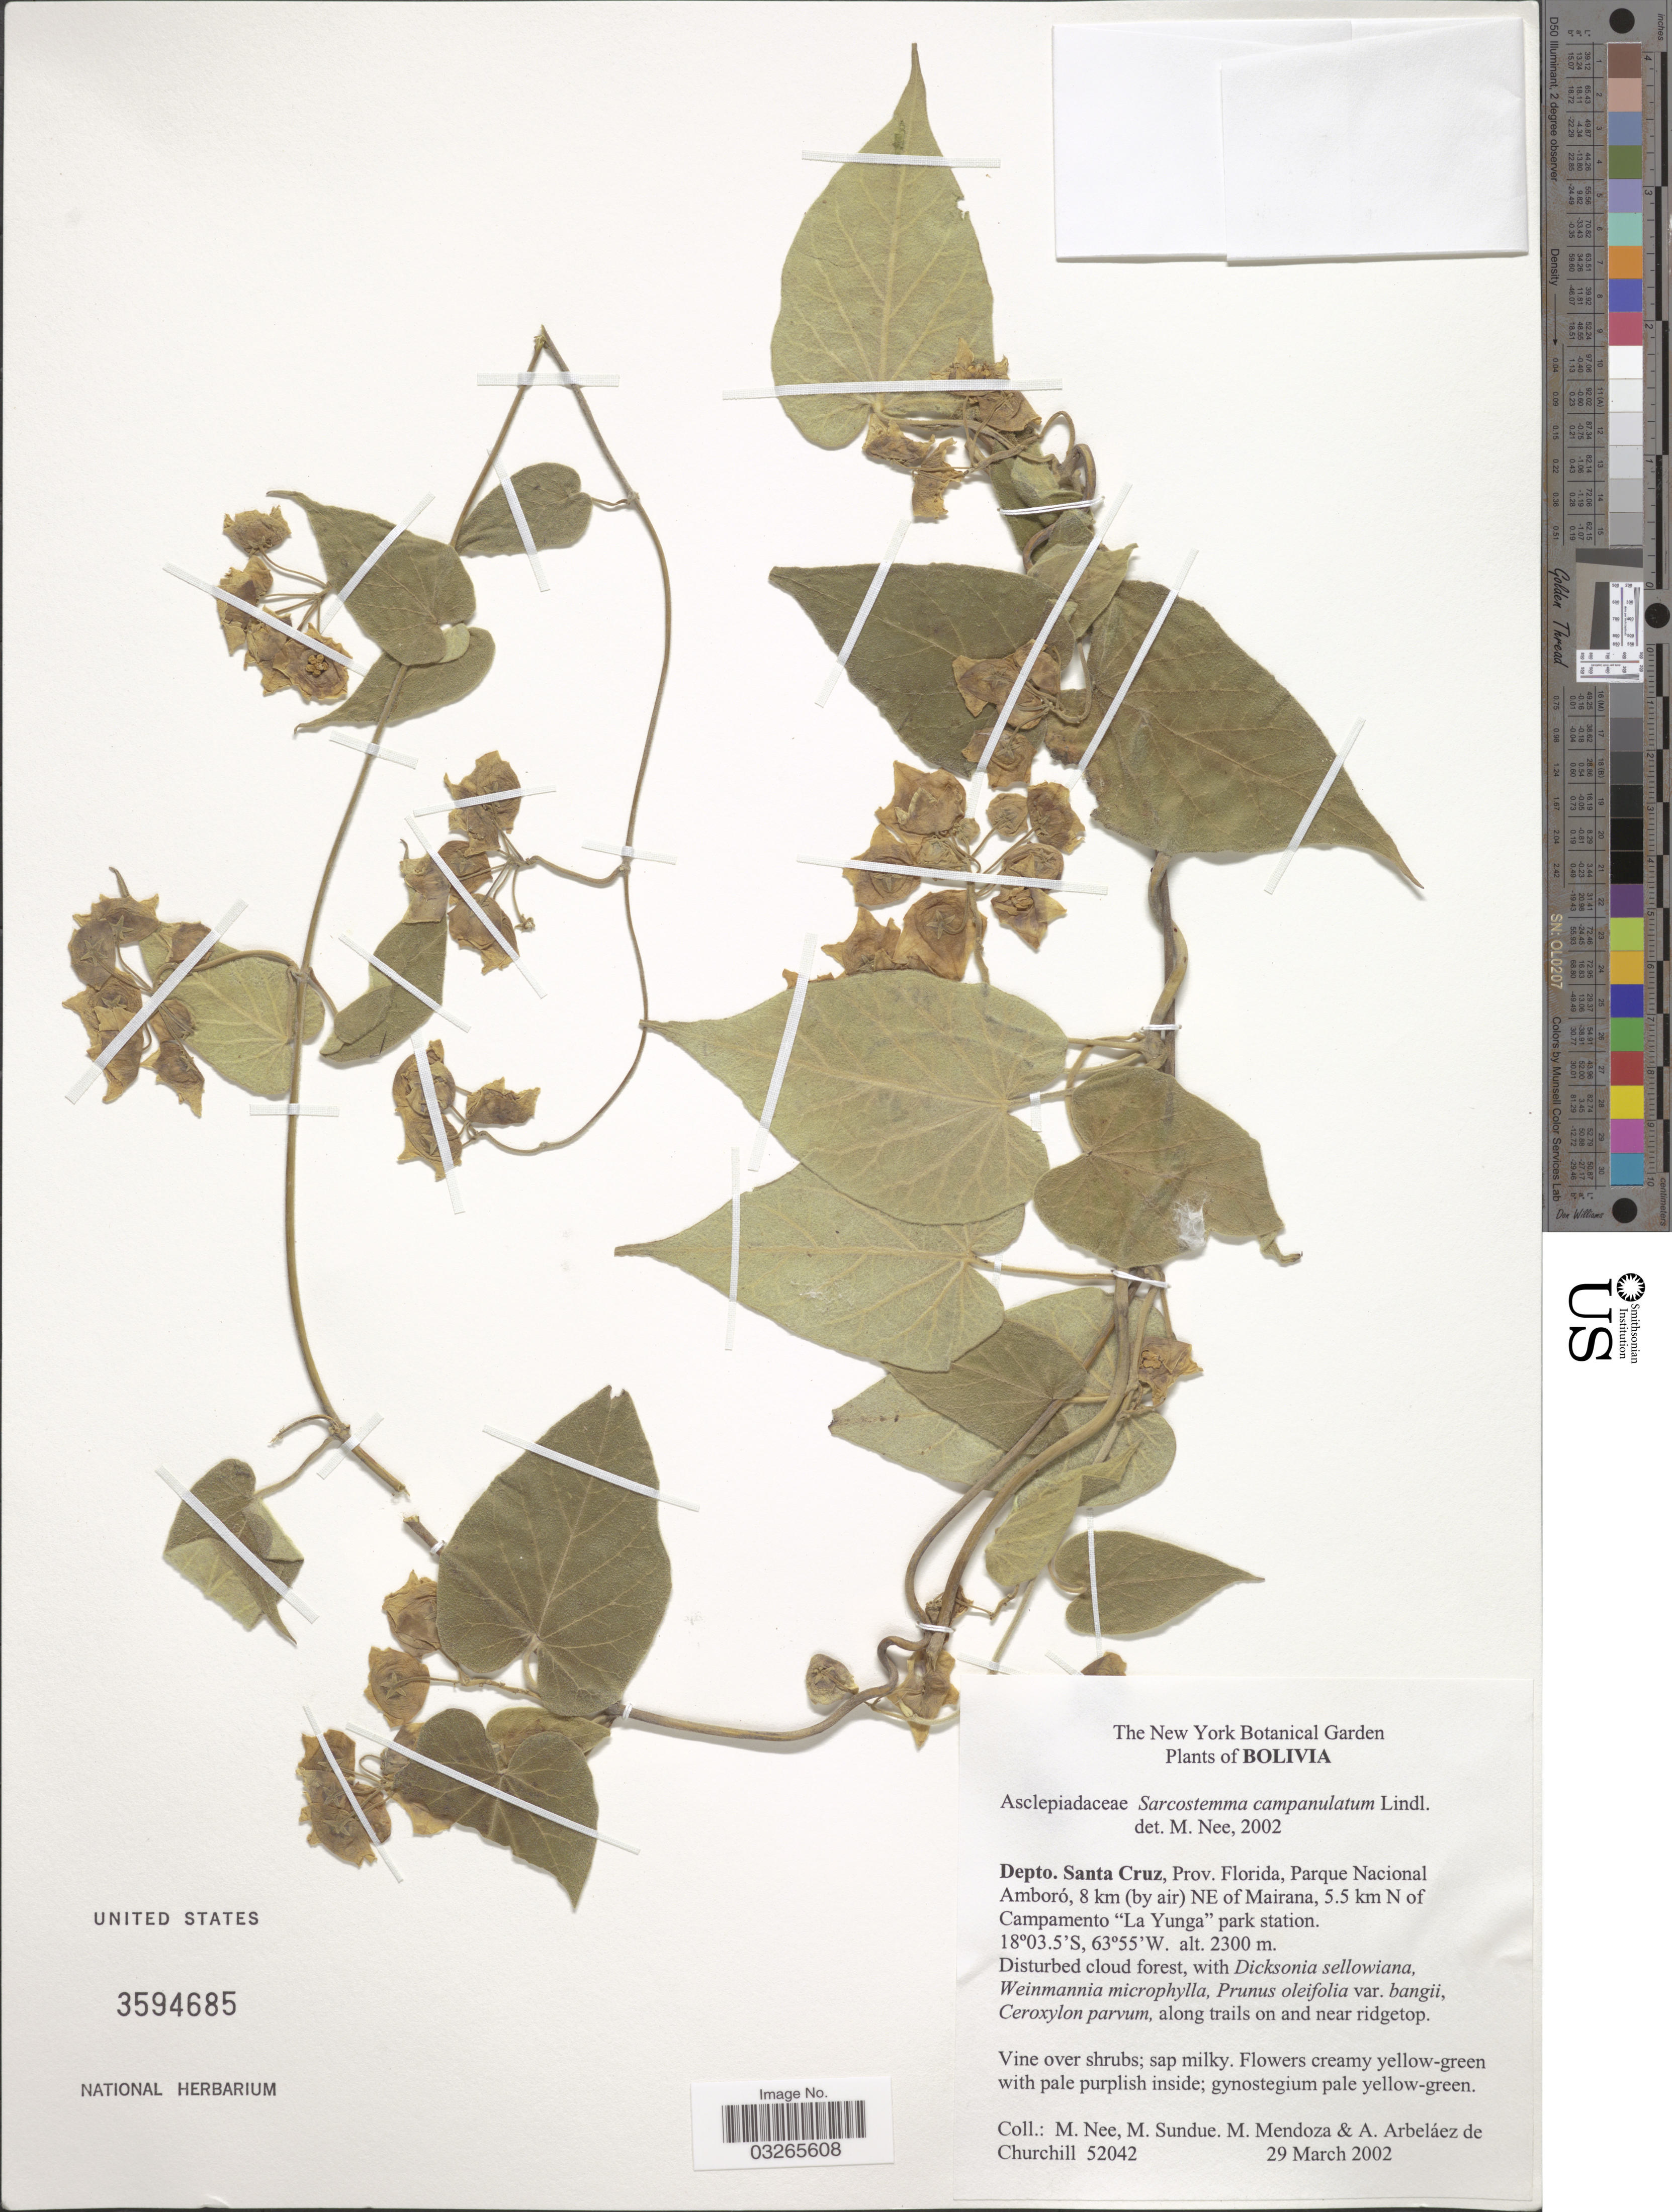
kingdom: Plantae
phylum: Tracheophyta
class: Magnoliopsida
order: Gentianales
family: Apocynaceae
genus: Sarcostemma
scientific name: Sarcostemma campanulatum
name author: Lindl.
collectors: M. Nee, M. Sundue, M. Mendoza & A. Arbelaez de Churchill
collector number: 52042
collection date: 2002-03-29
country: Bolivia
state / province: Santa Cruz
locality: Depto. Santa Cruz: Prov. Florida, Parque Nacional Amboró, 8 km (by air) NE of Mairana, 5.5 km N of Campamento "La Yunga" park station.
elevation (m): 2300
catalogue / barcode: US 3594685